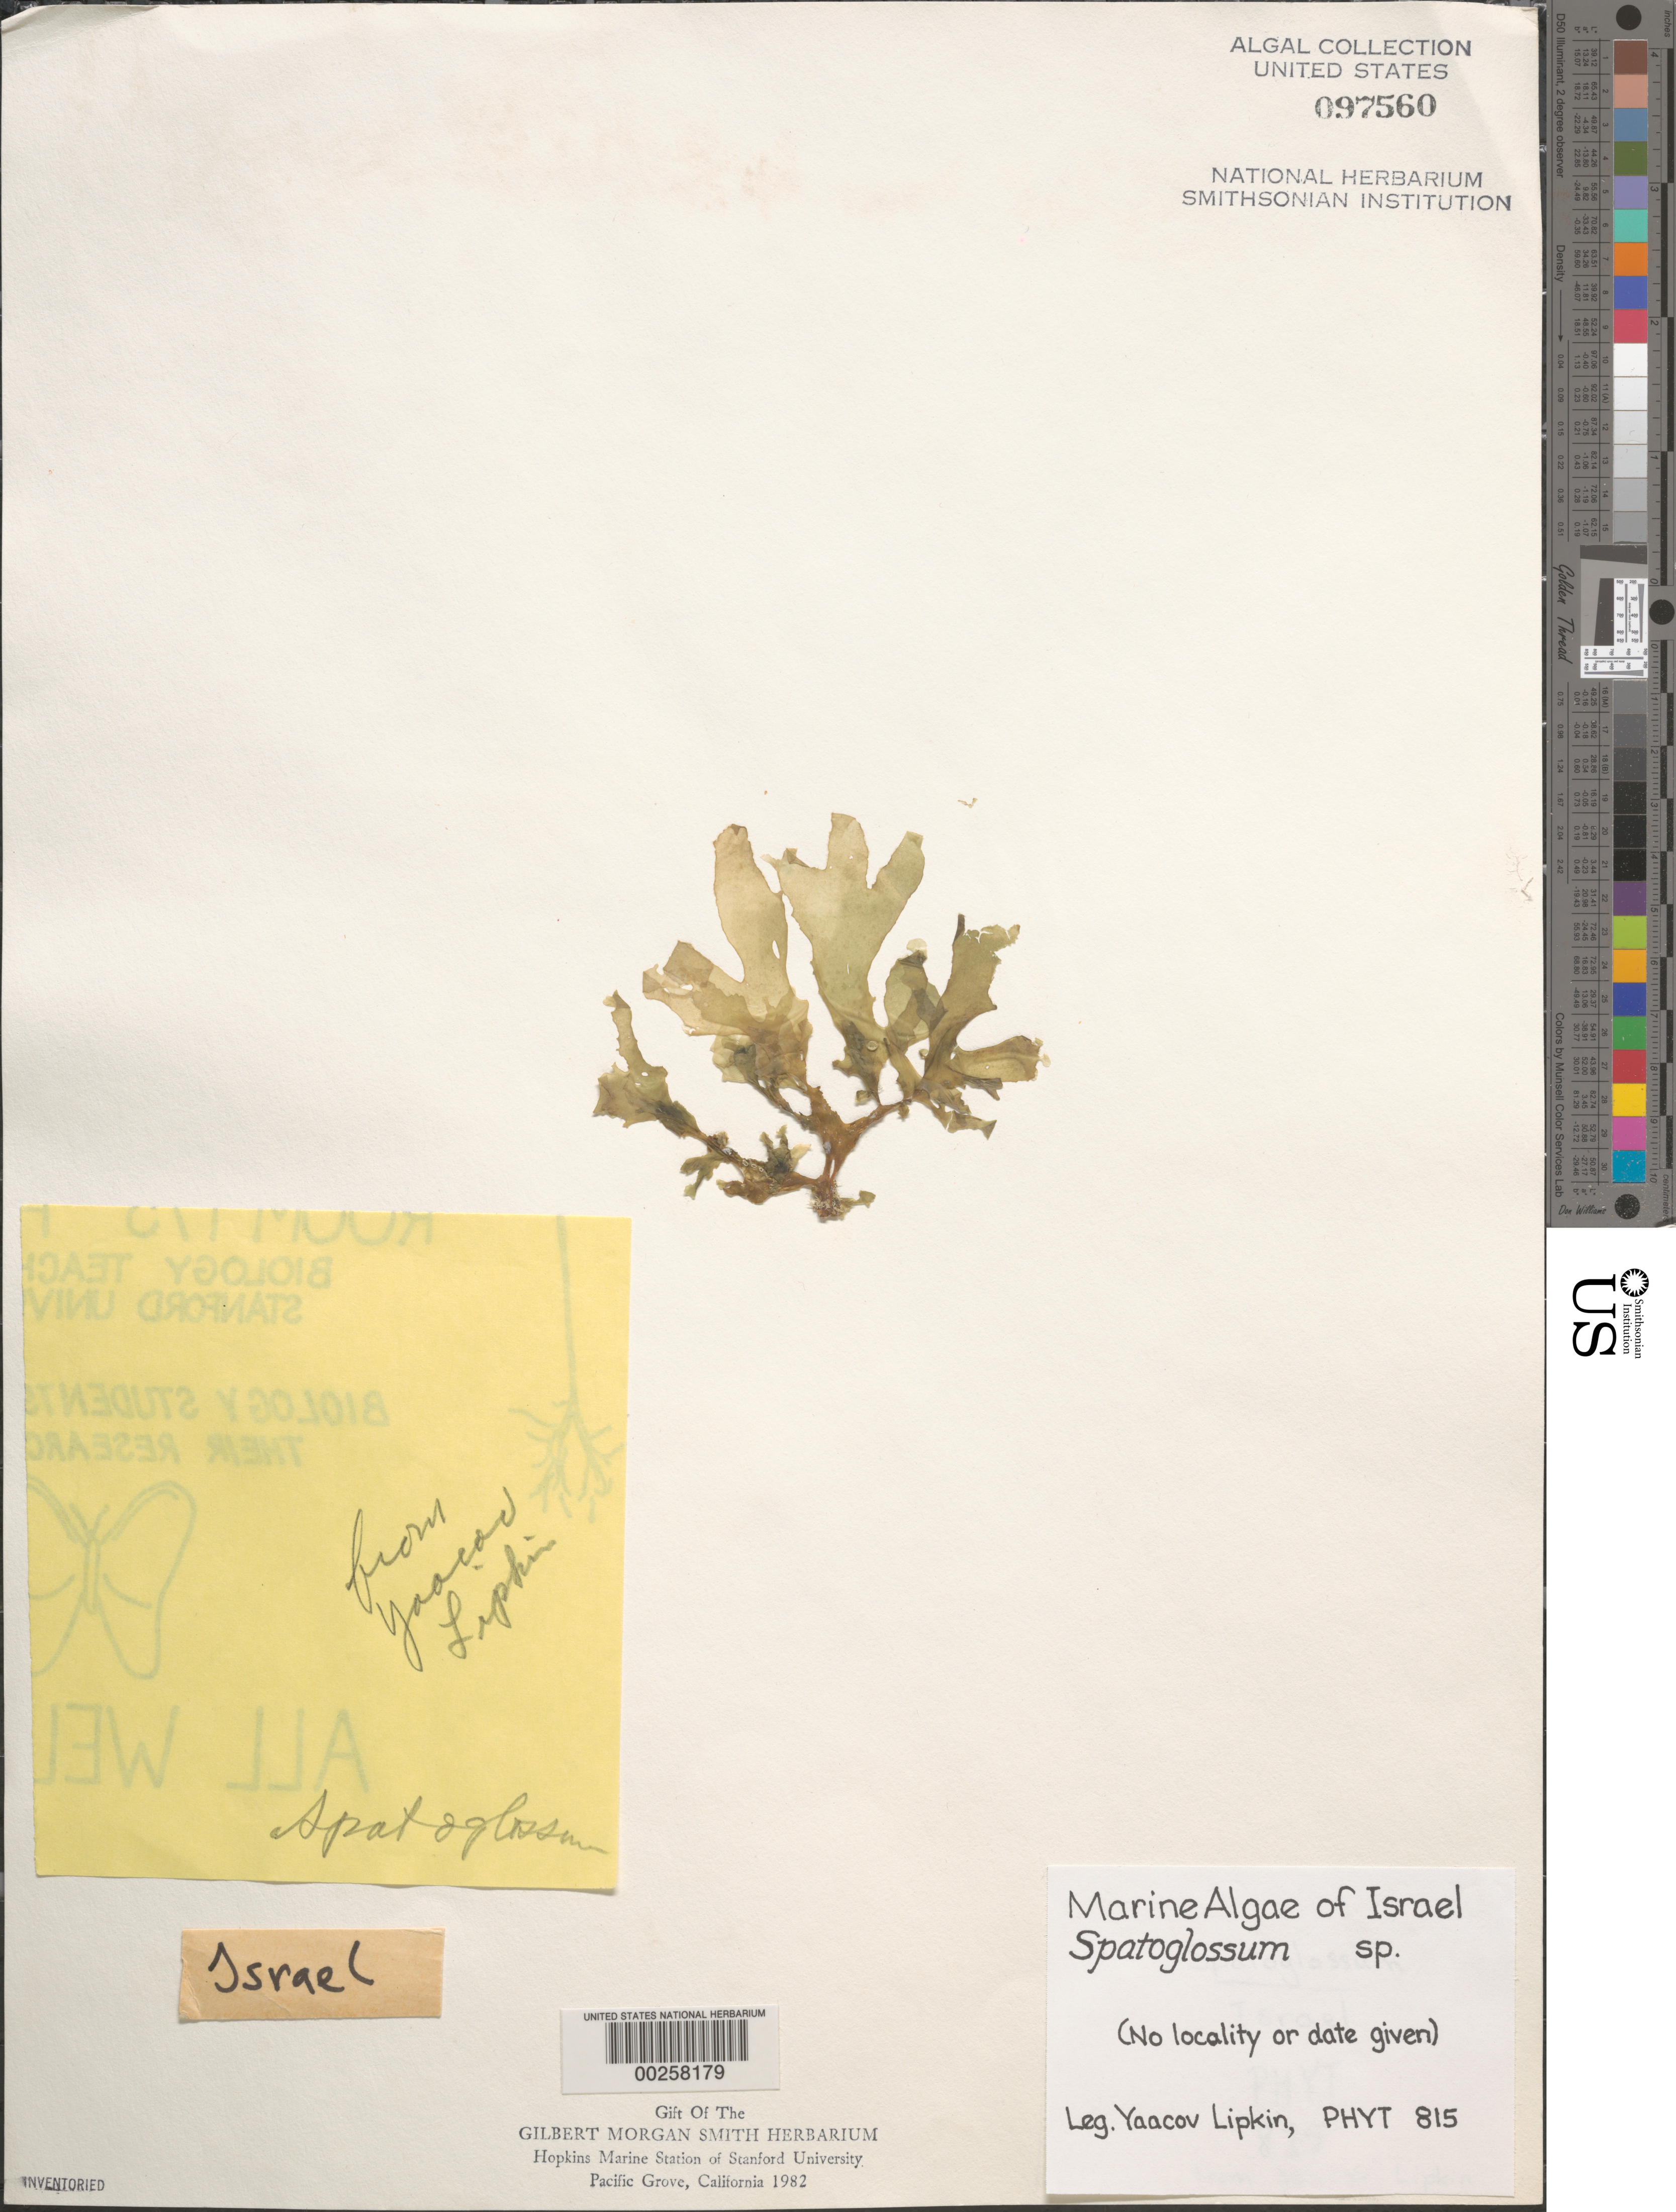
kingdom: Chromista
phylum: Ochrophyta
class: Phaeophyceae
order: Dictyotales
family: Dictyotaceae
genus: Spatoglossum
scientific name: Spatoglossum sp.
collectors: Y. Lipkin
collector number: Phyt 815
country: Israel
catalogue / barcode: US 97560